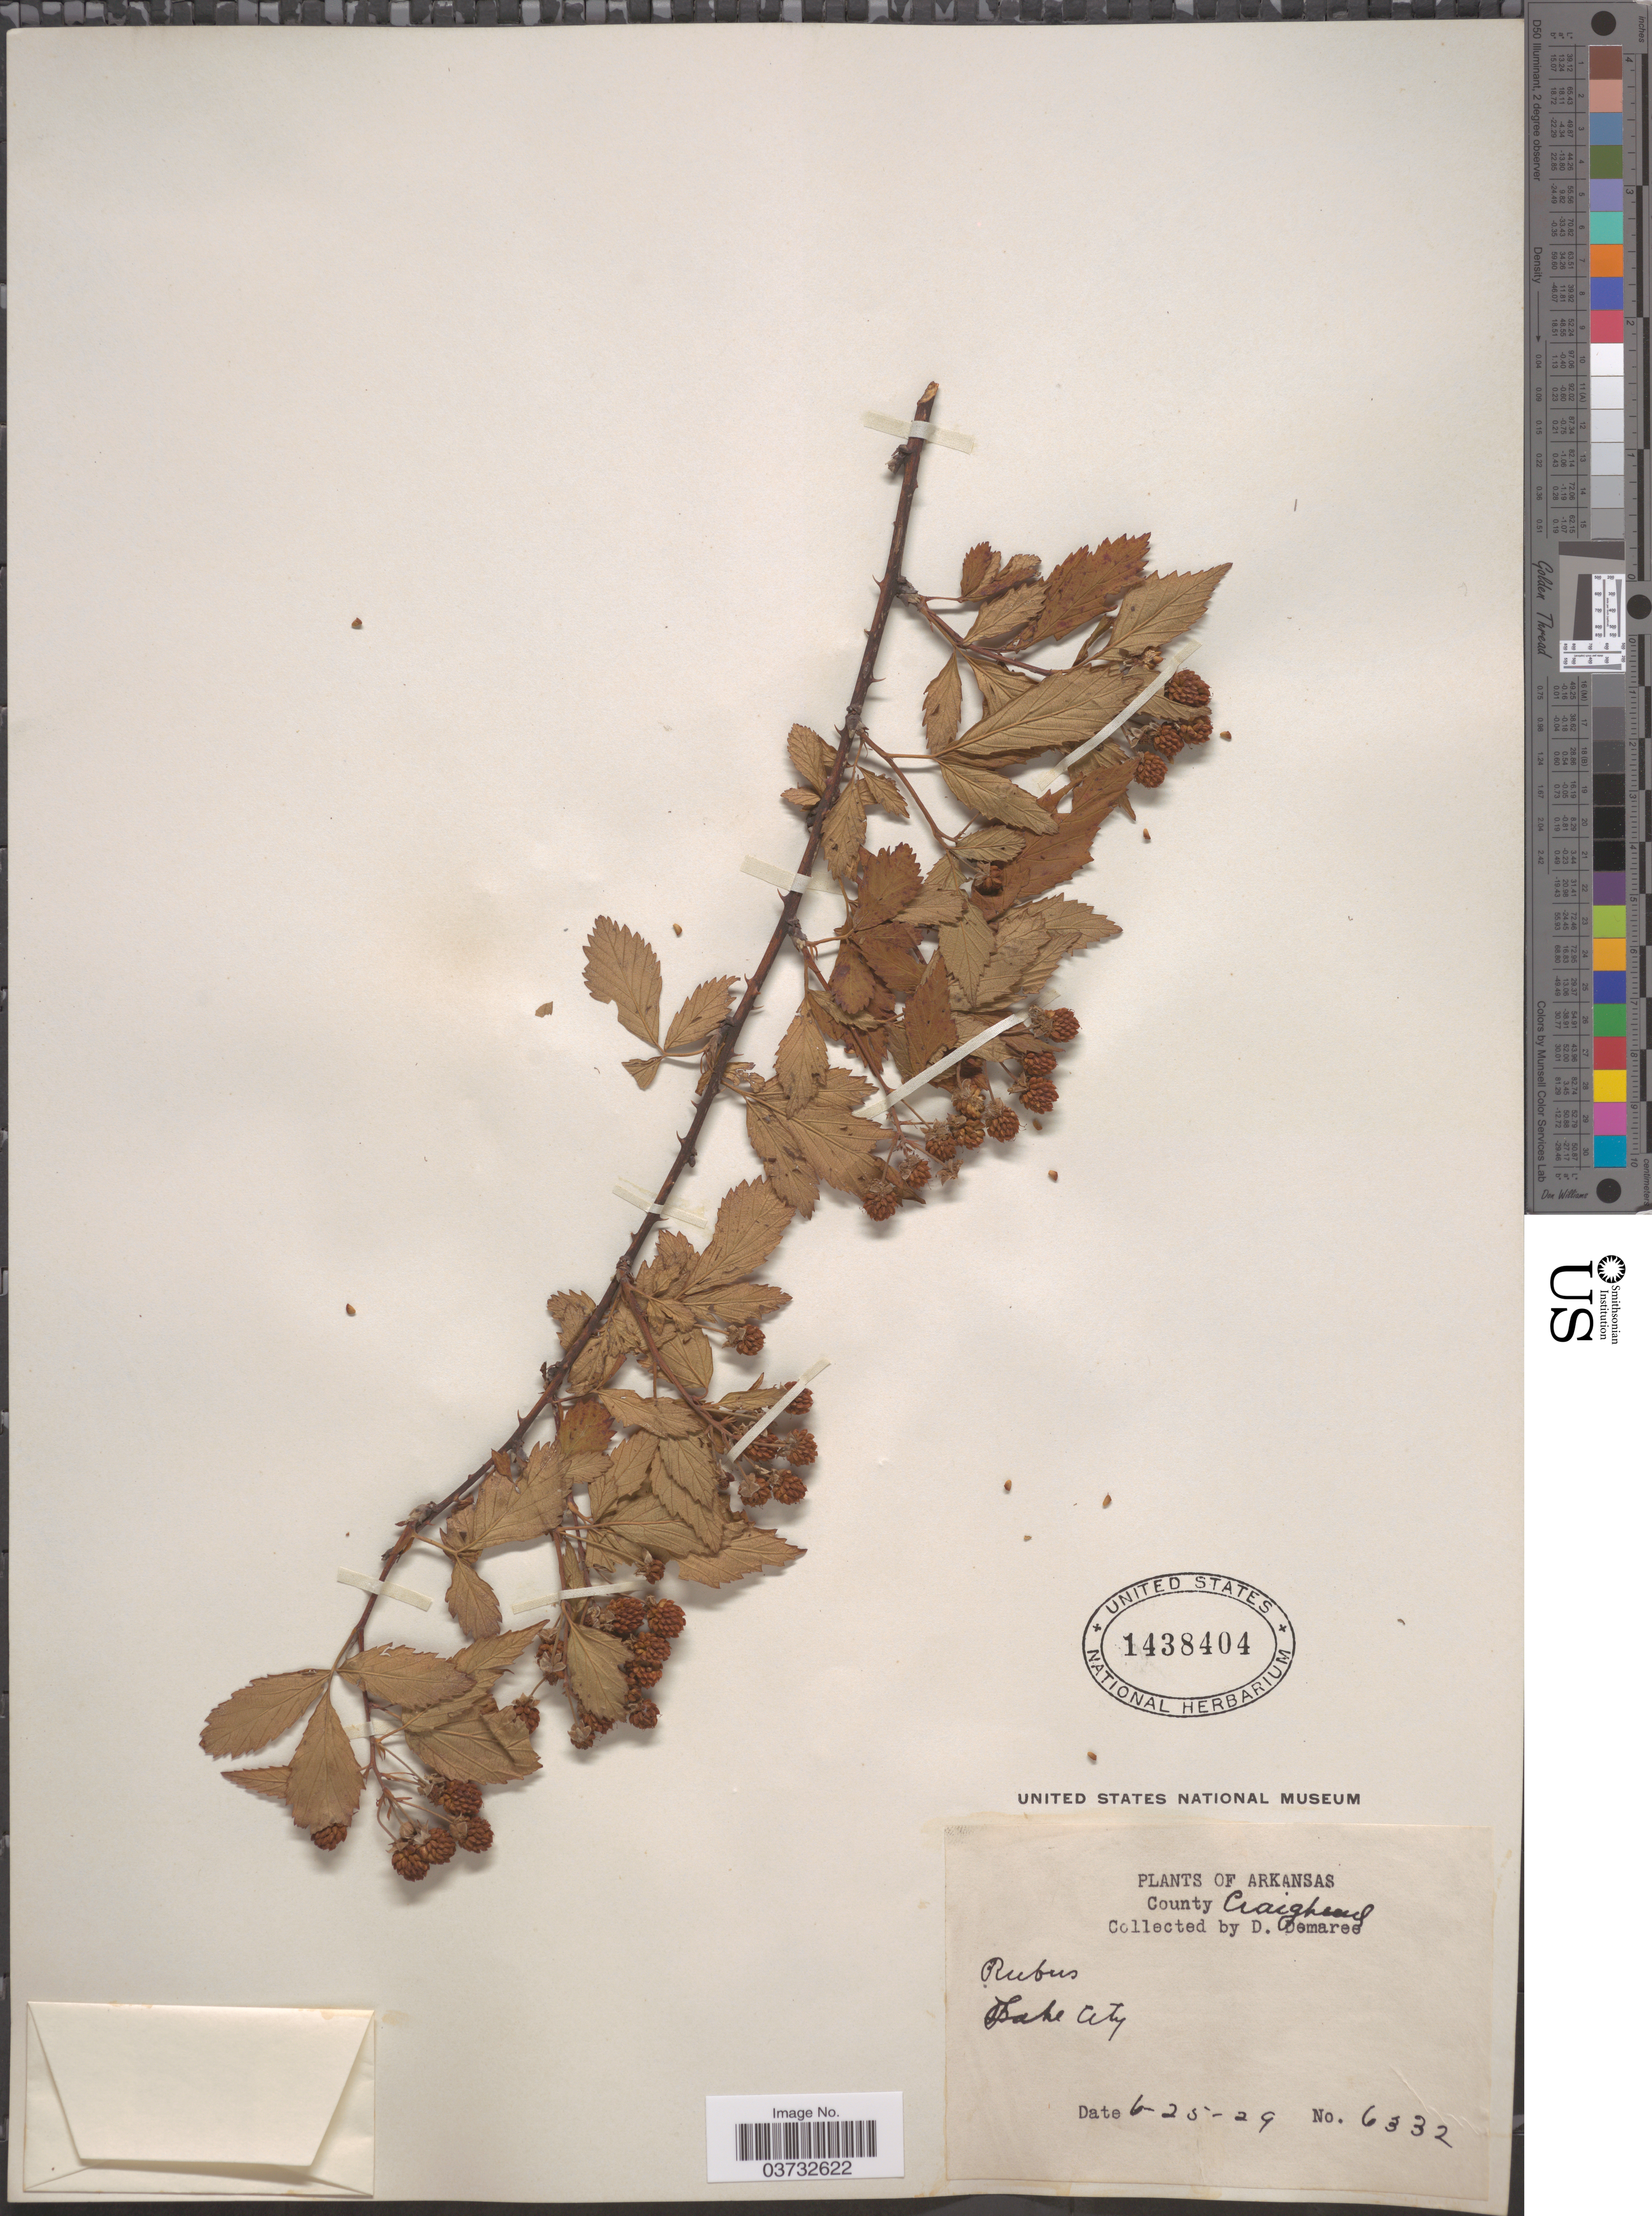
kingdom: Plantae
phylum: Tracheophyta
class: Magnoliopsida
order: Rosales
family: Rosaceae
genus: Rubus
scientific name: Rubus sp.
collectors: D. Demaree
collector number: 6332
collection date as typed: Transcribed d/m/y: 25/6/29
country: United States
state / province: Arkansas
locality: County Craighead. Lake City.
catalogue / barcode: US 1438404